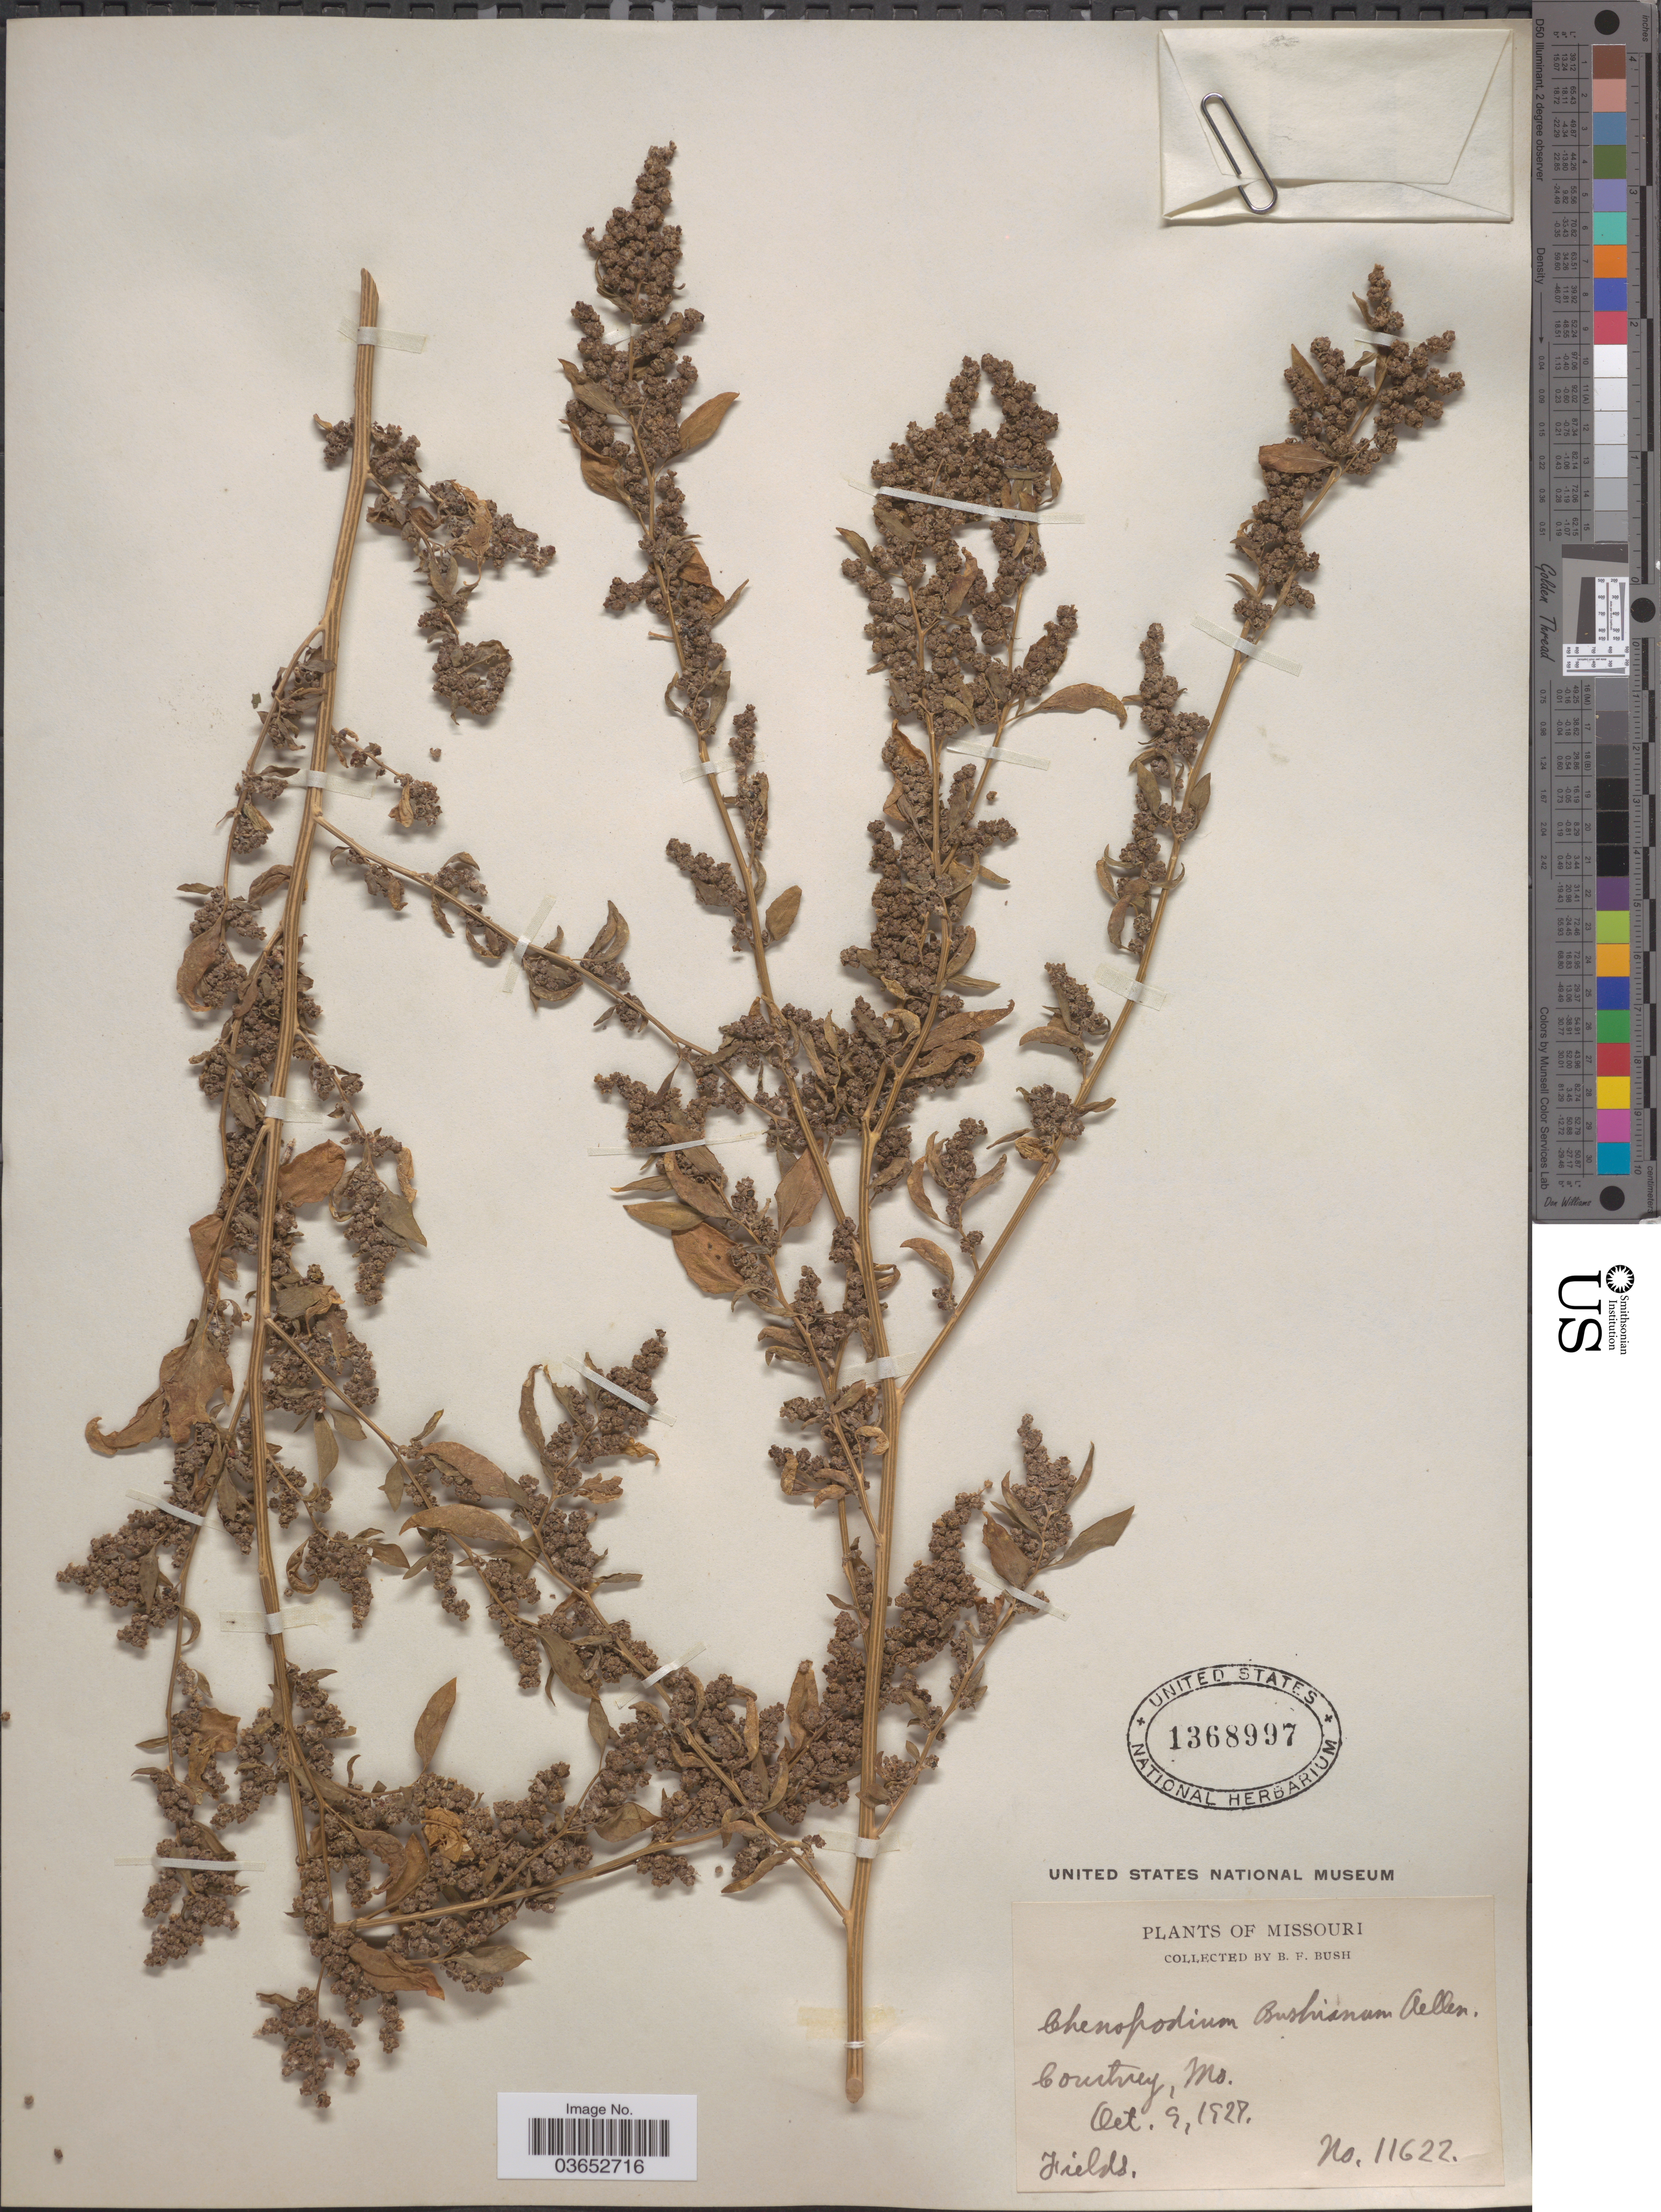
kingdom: Plantae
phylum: Tracheophyta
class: Magnoliopsida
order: Caryophyllales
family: Amaranthaceae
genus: Chenopodium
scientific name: Chenopodium bushianum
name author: Aellen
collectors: B. F. Bush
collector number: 11622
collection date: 1927-10-09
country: United States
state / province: Missouri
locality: Courtney.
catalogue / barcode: US 1368997